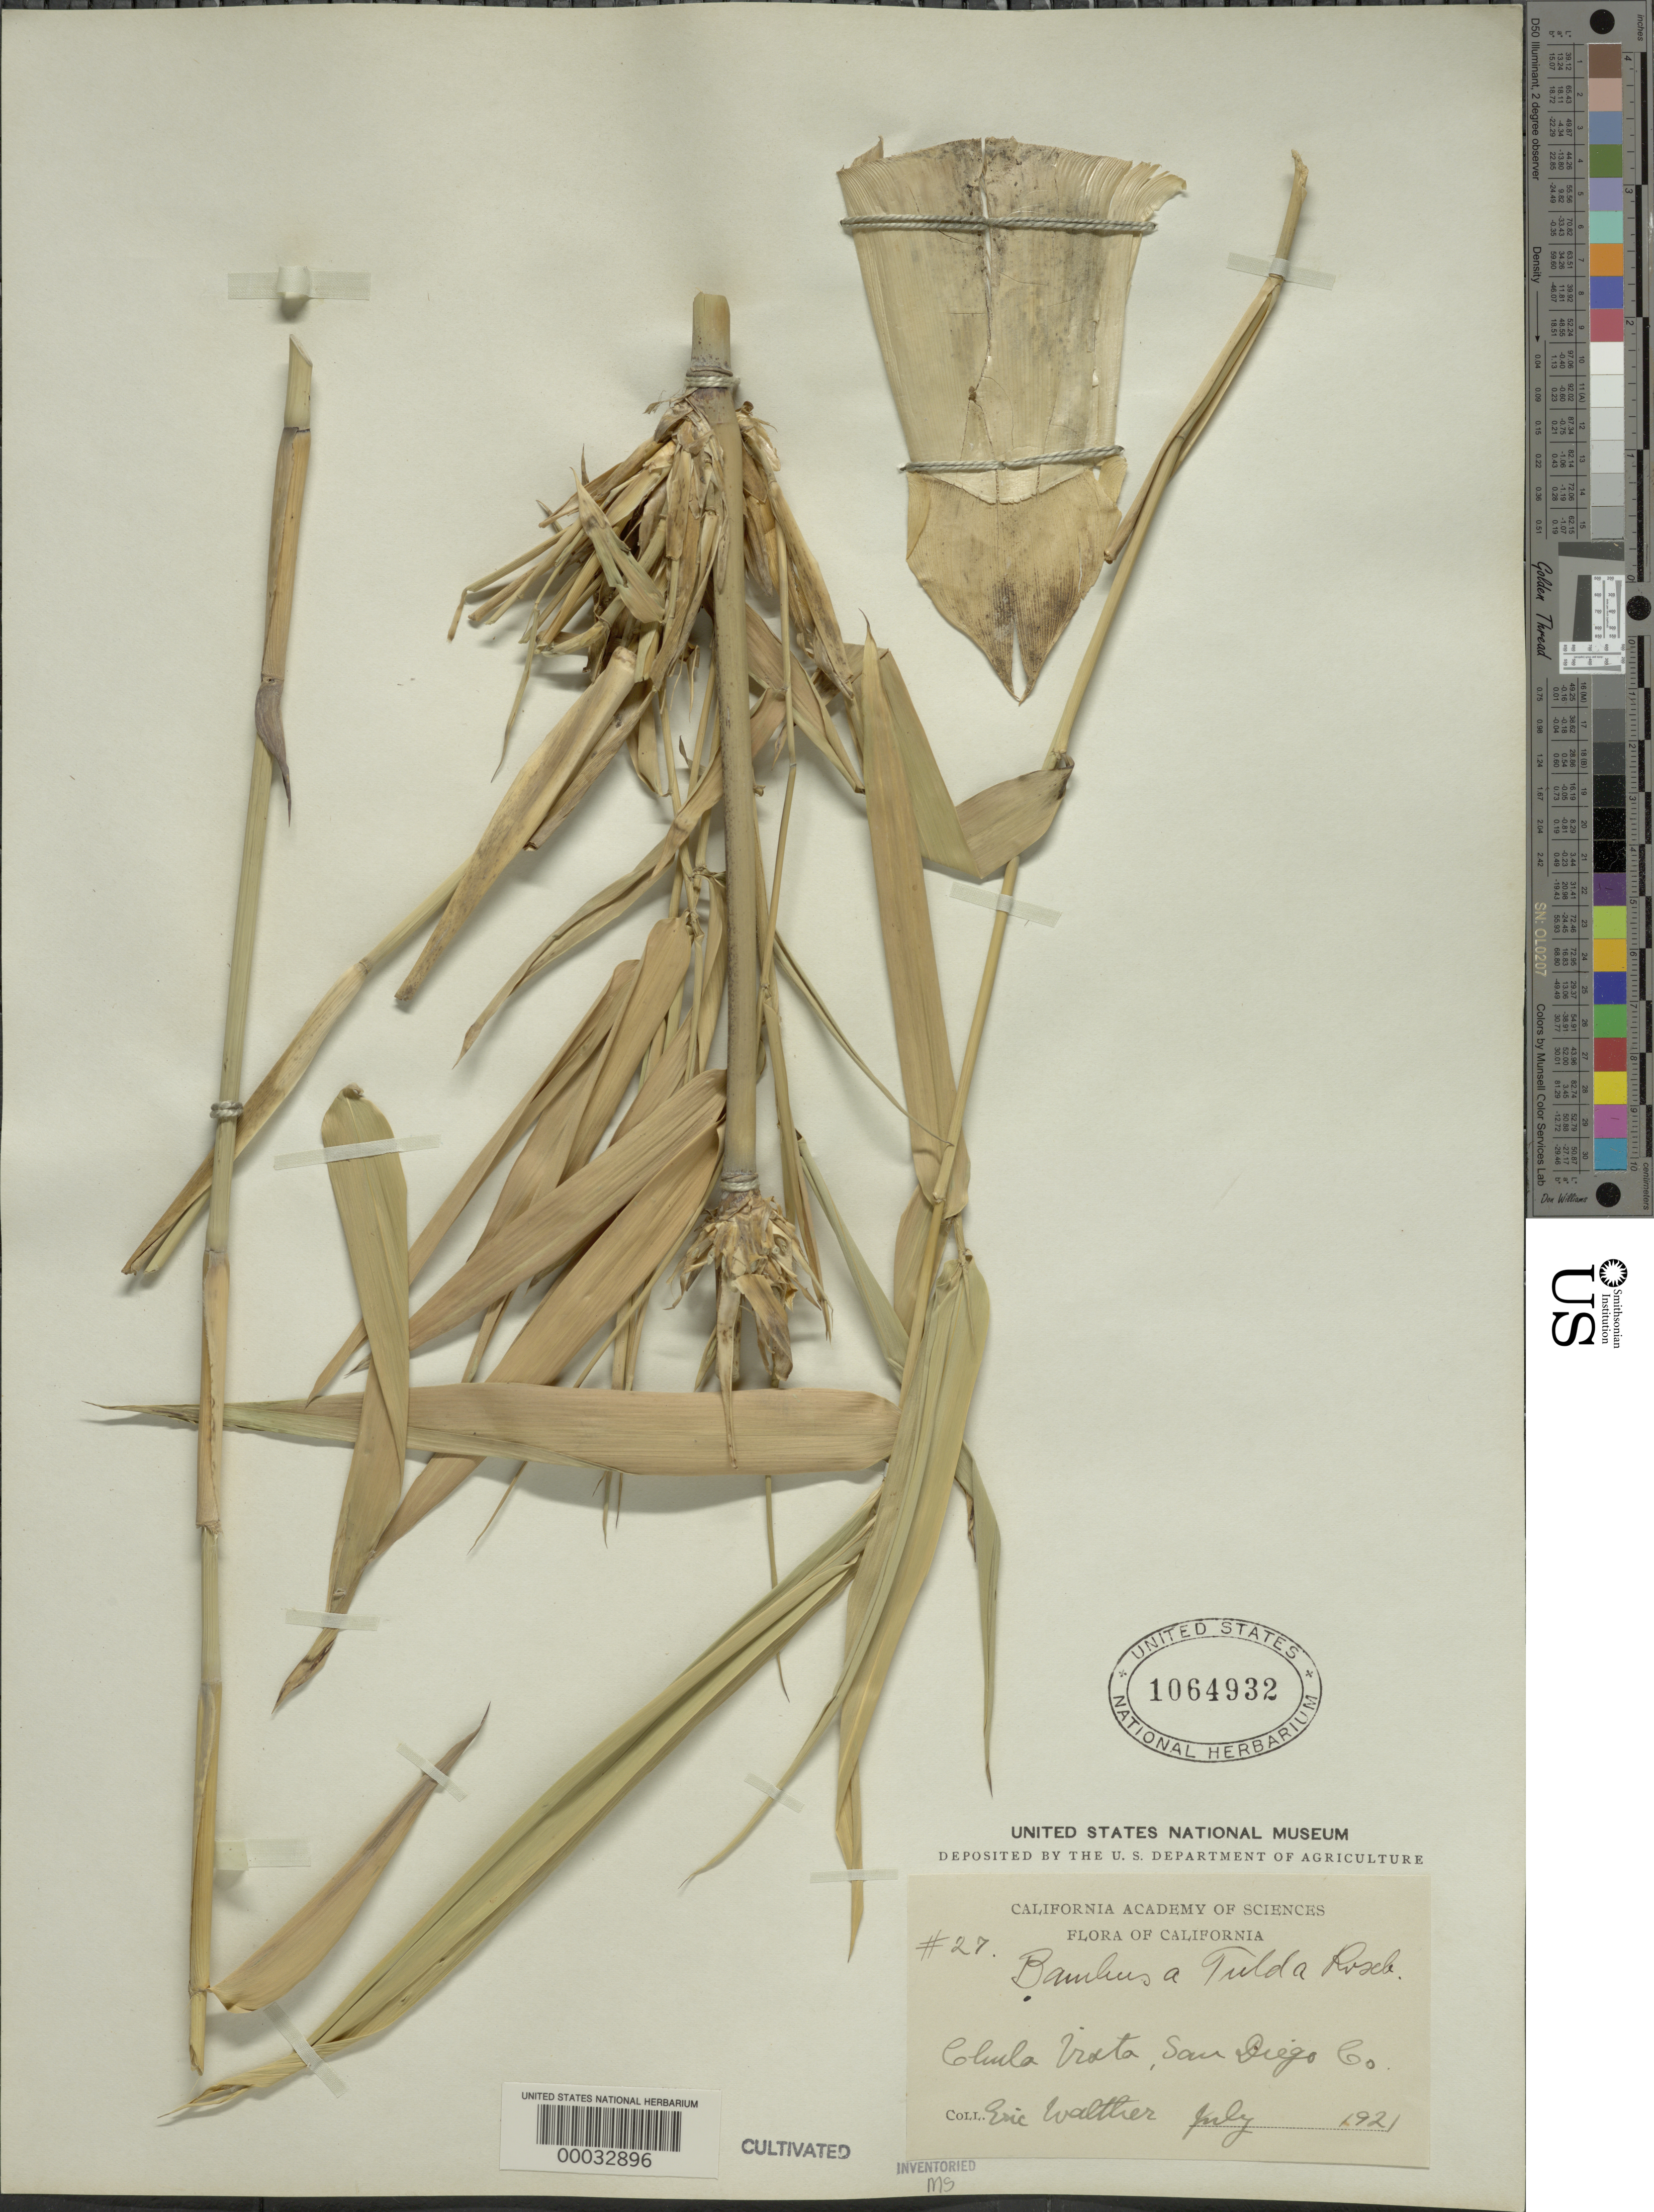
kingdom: Plantae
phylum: Tracheophyta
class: Liliopsida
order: Poales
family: Poaceae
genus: Bambusa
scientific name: Bambusa tulda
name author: Roxb.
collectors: E. Walther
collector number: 27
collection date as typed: Jul 1921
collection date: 1921-07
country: United States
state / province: California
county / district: San Diego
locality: Clinla vista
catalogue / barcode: US 1064932